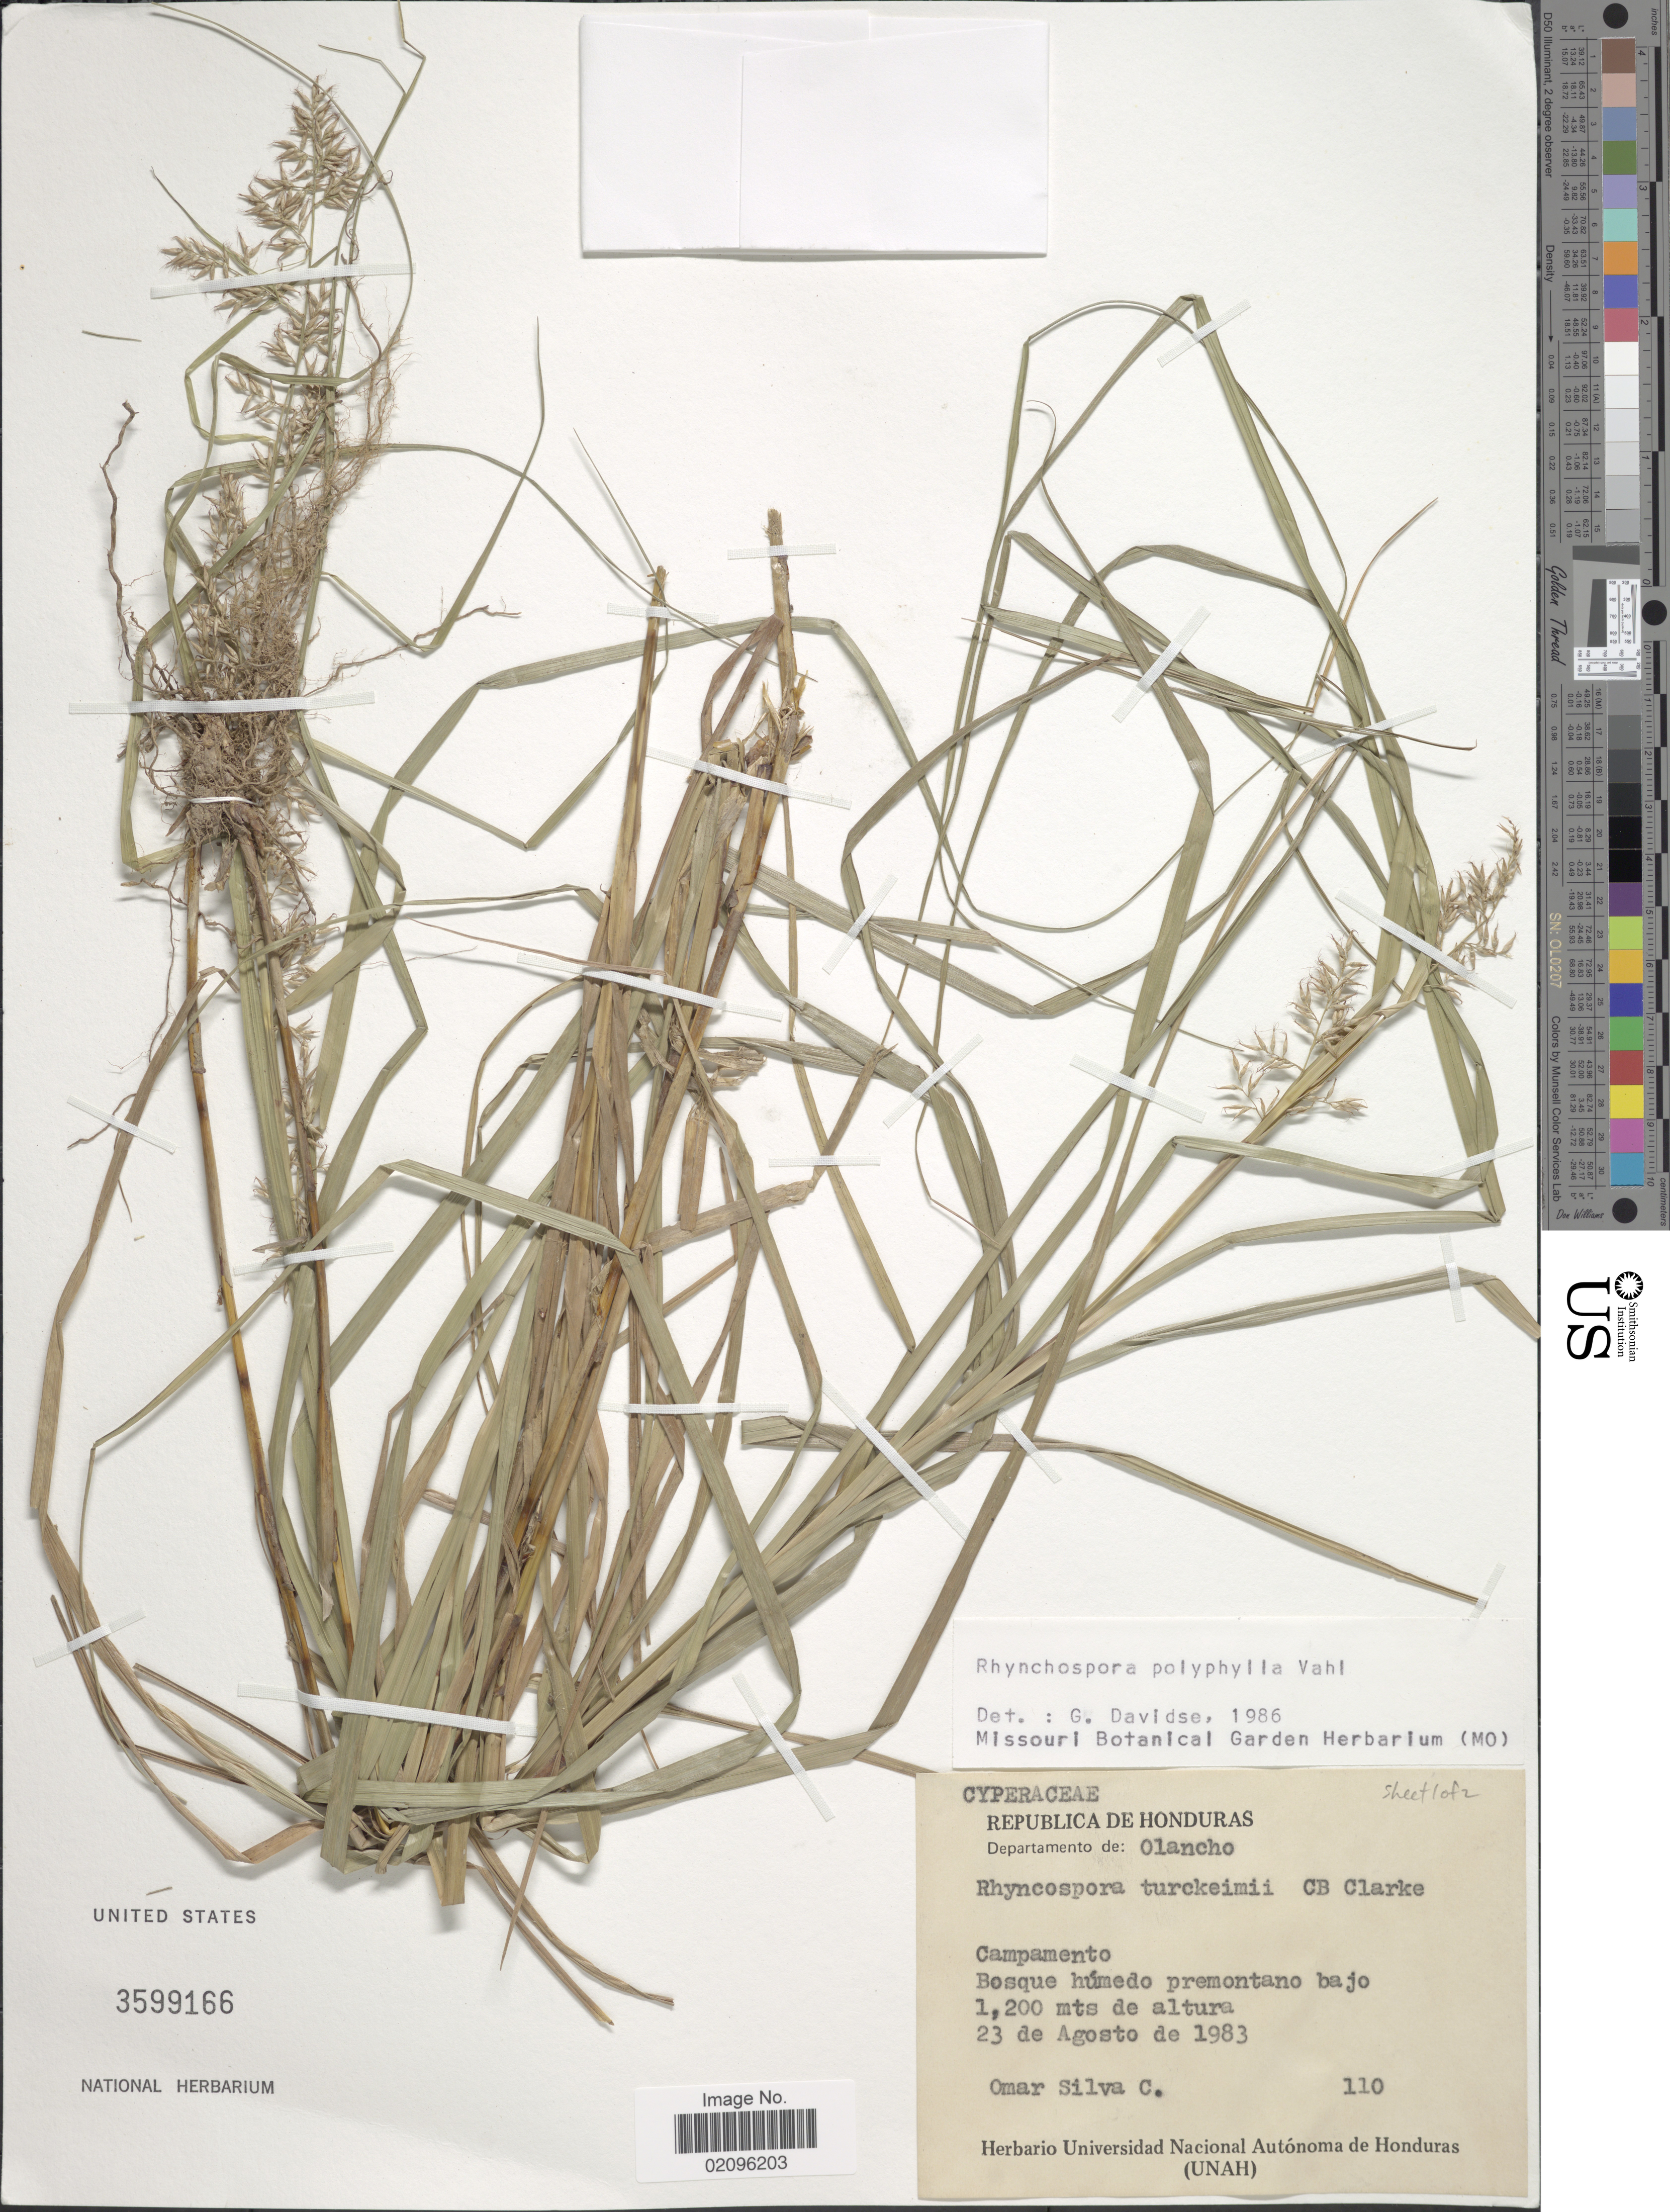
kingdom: Plantae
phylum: Tracheophyta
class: Liliopsida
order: Poales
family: Cyperaceae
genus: Rhynchospora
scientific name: Rhynchospora polyphylla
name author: (Vahl) Vahl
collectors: O. Silva C.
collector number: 110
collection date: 1983-08-23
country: Honduras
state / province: Olancho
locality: Campamento, Bosque humedo premontano bajo.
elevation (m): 1200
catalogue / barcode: US 3599166